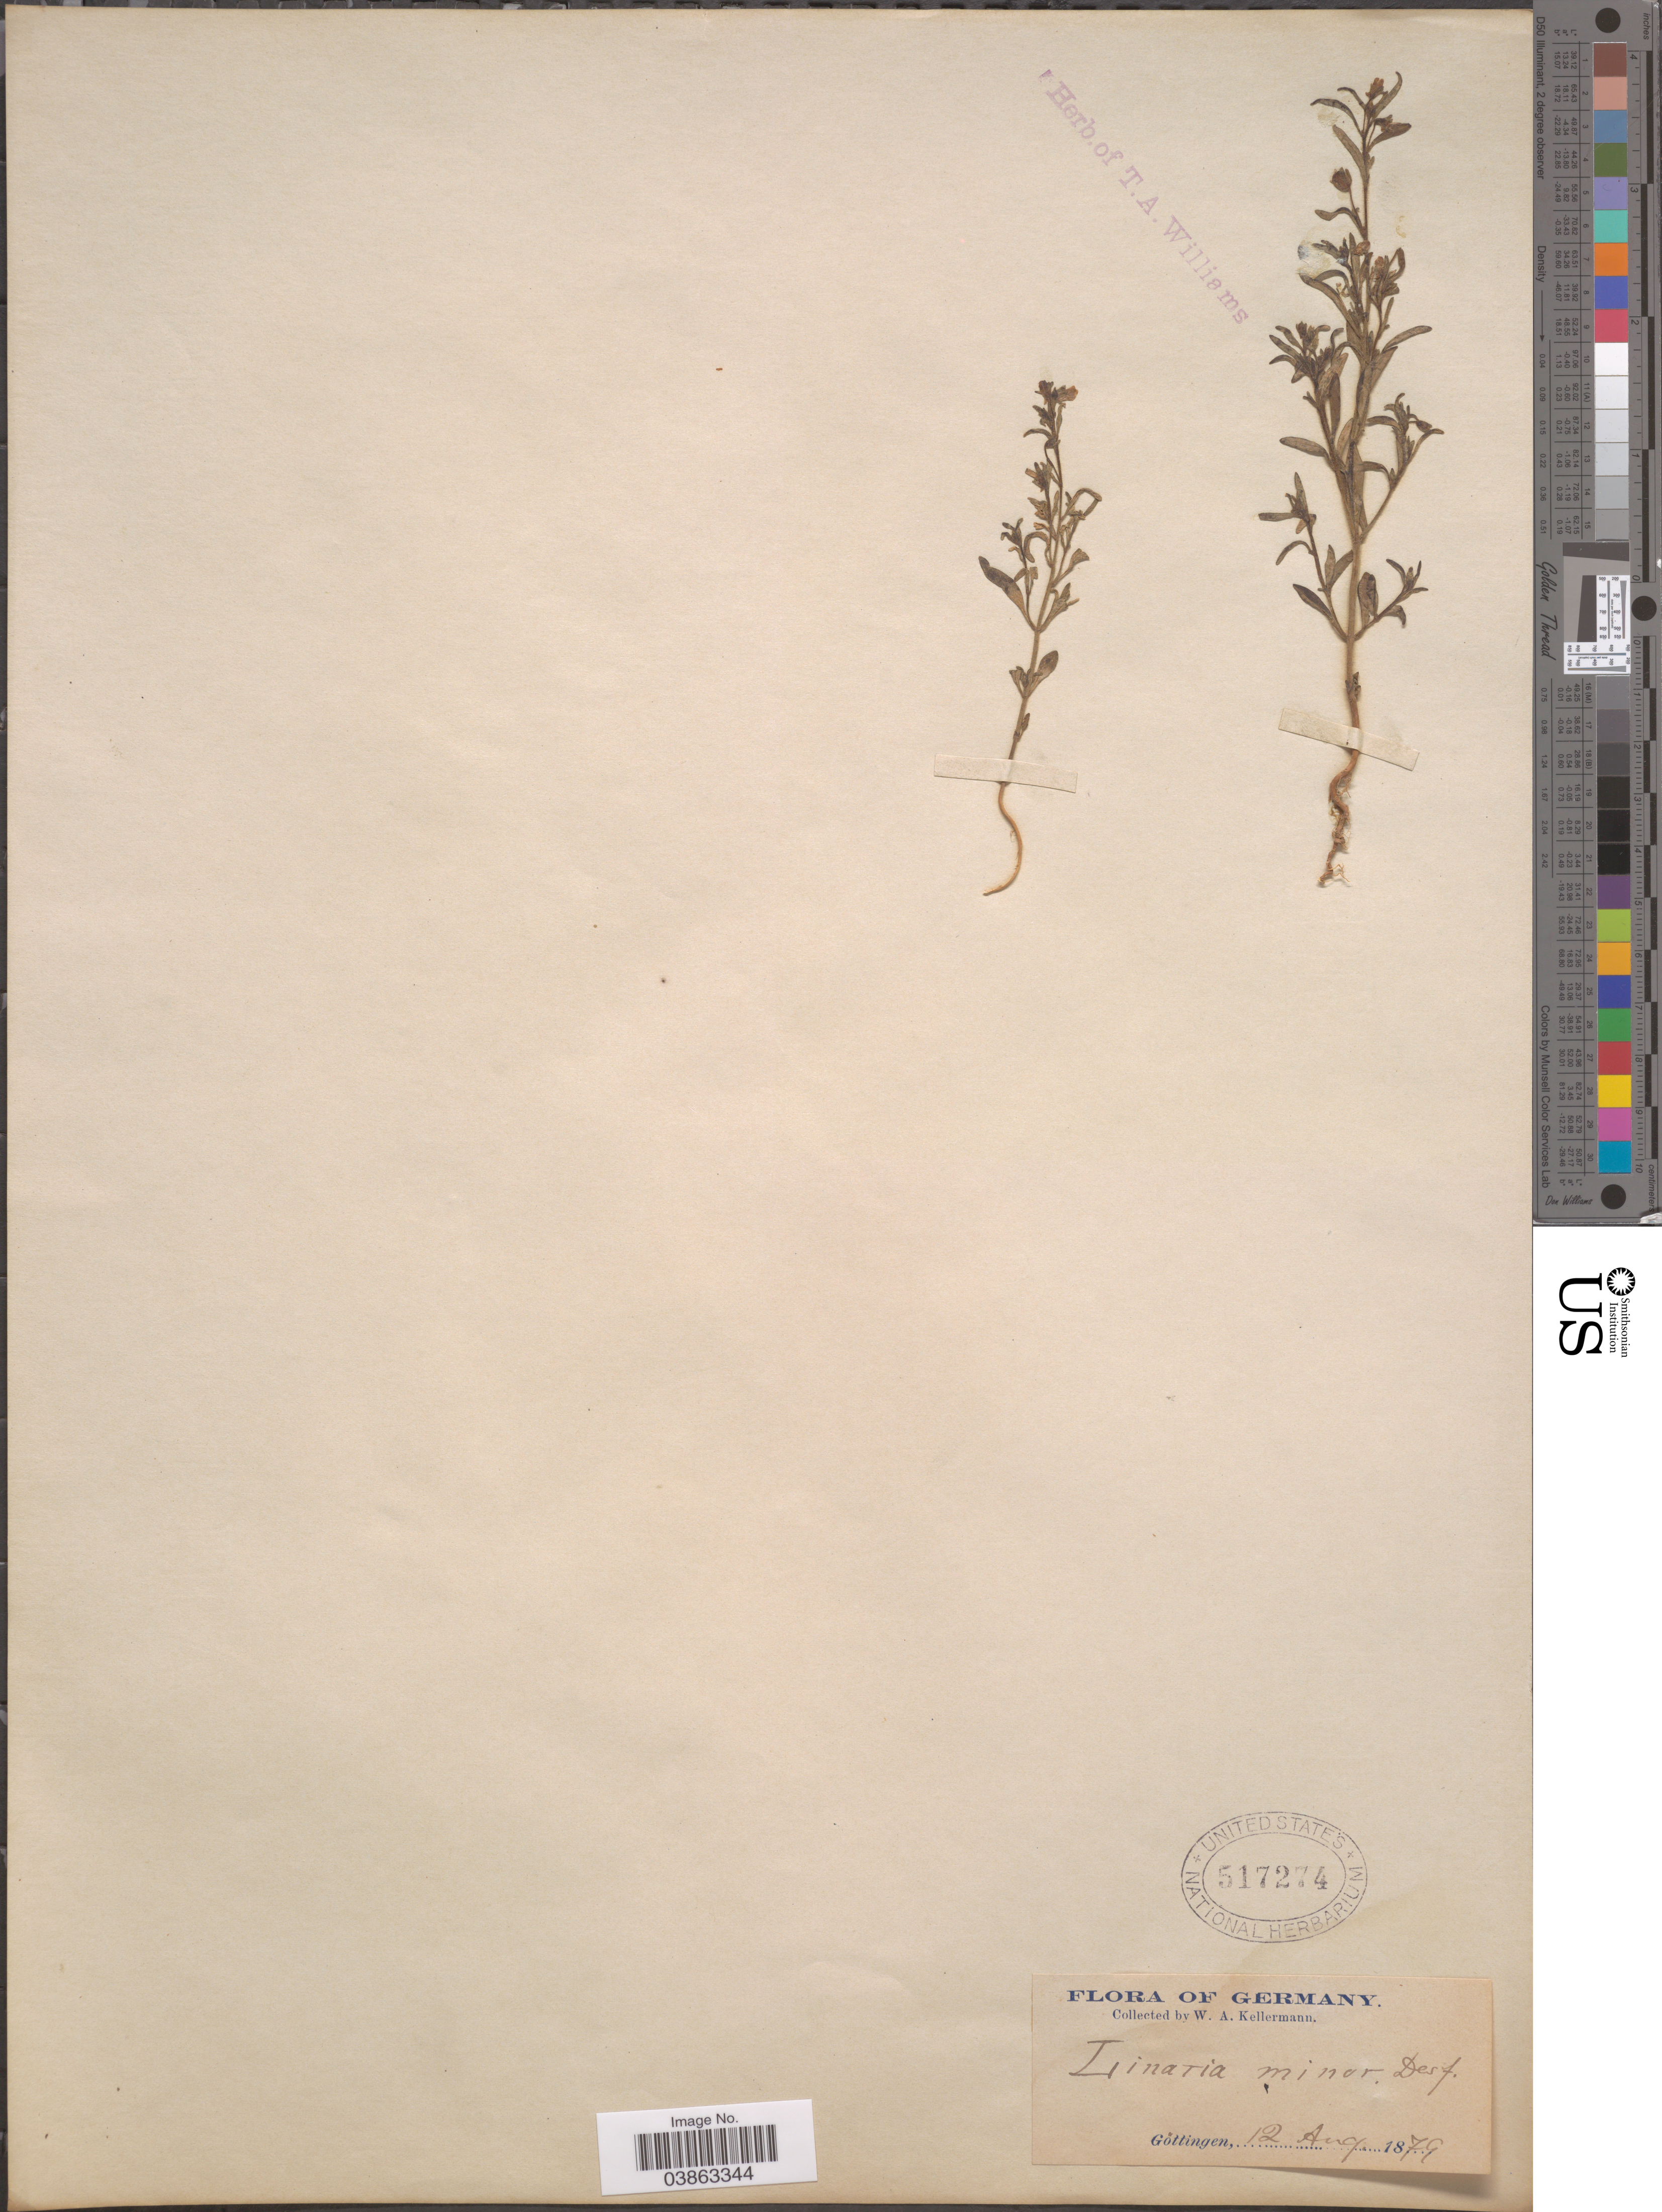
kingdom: Plantae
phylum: Tracheophyta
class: Magnoliopsida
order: Lamiales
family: Plantaginaceae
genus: Linaria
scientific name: Linaria minor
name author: (L.) Desf.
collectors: W. A. Kellermann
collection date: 1879-08-12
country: Germany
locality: Göttingen.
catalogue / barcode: US 517274